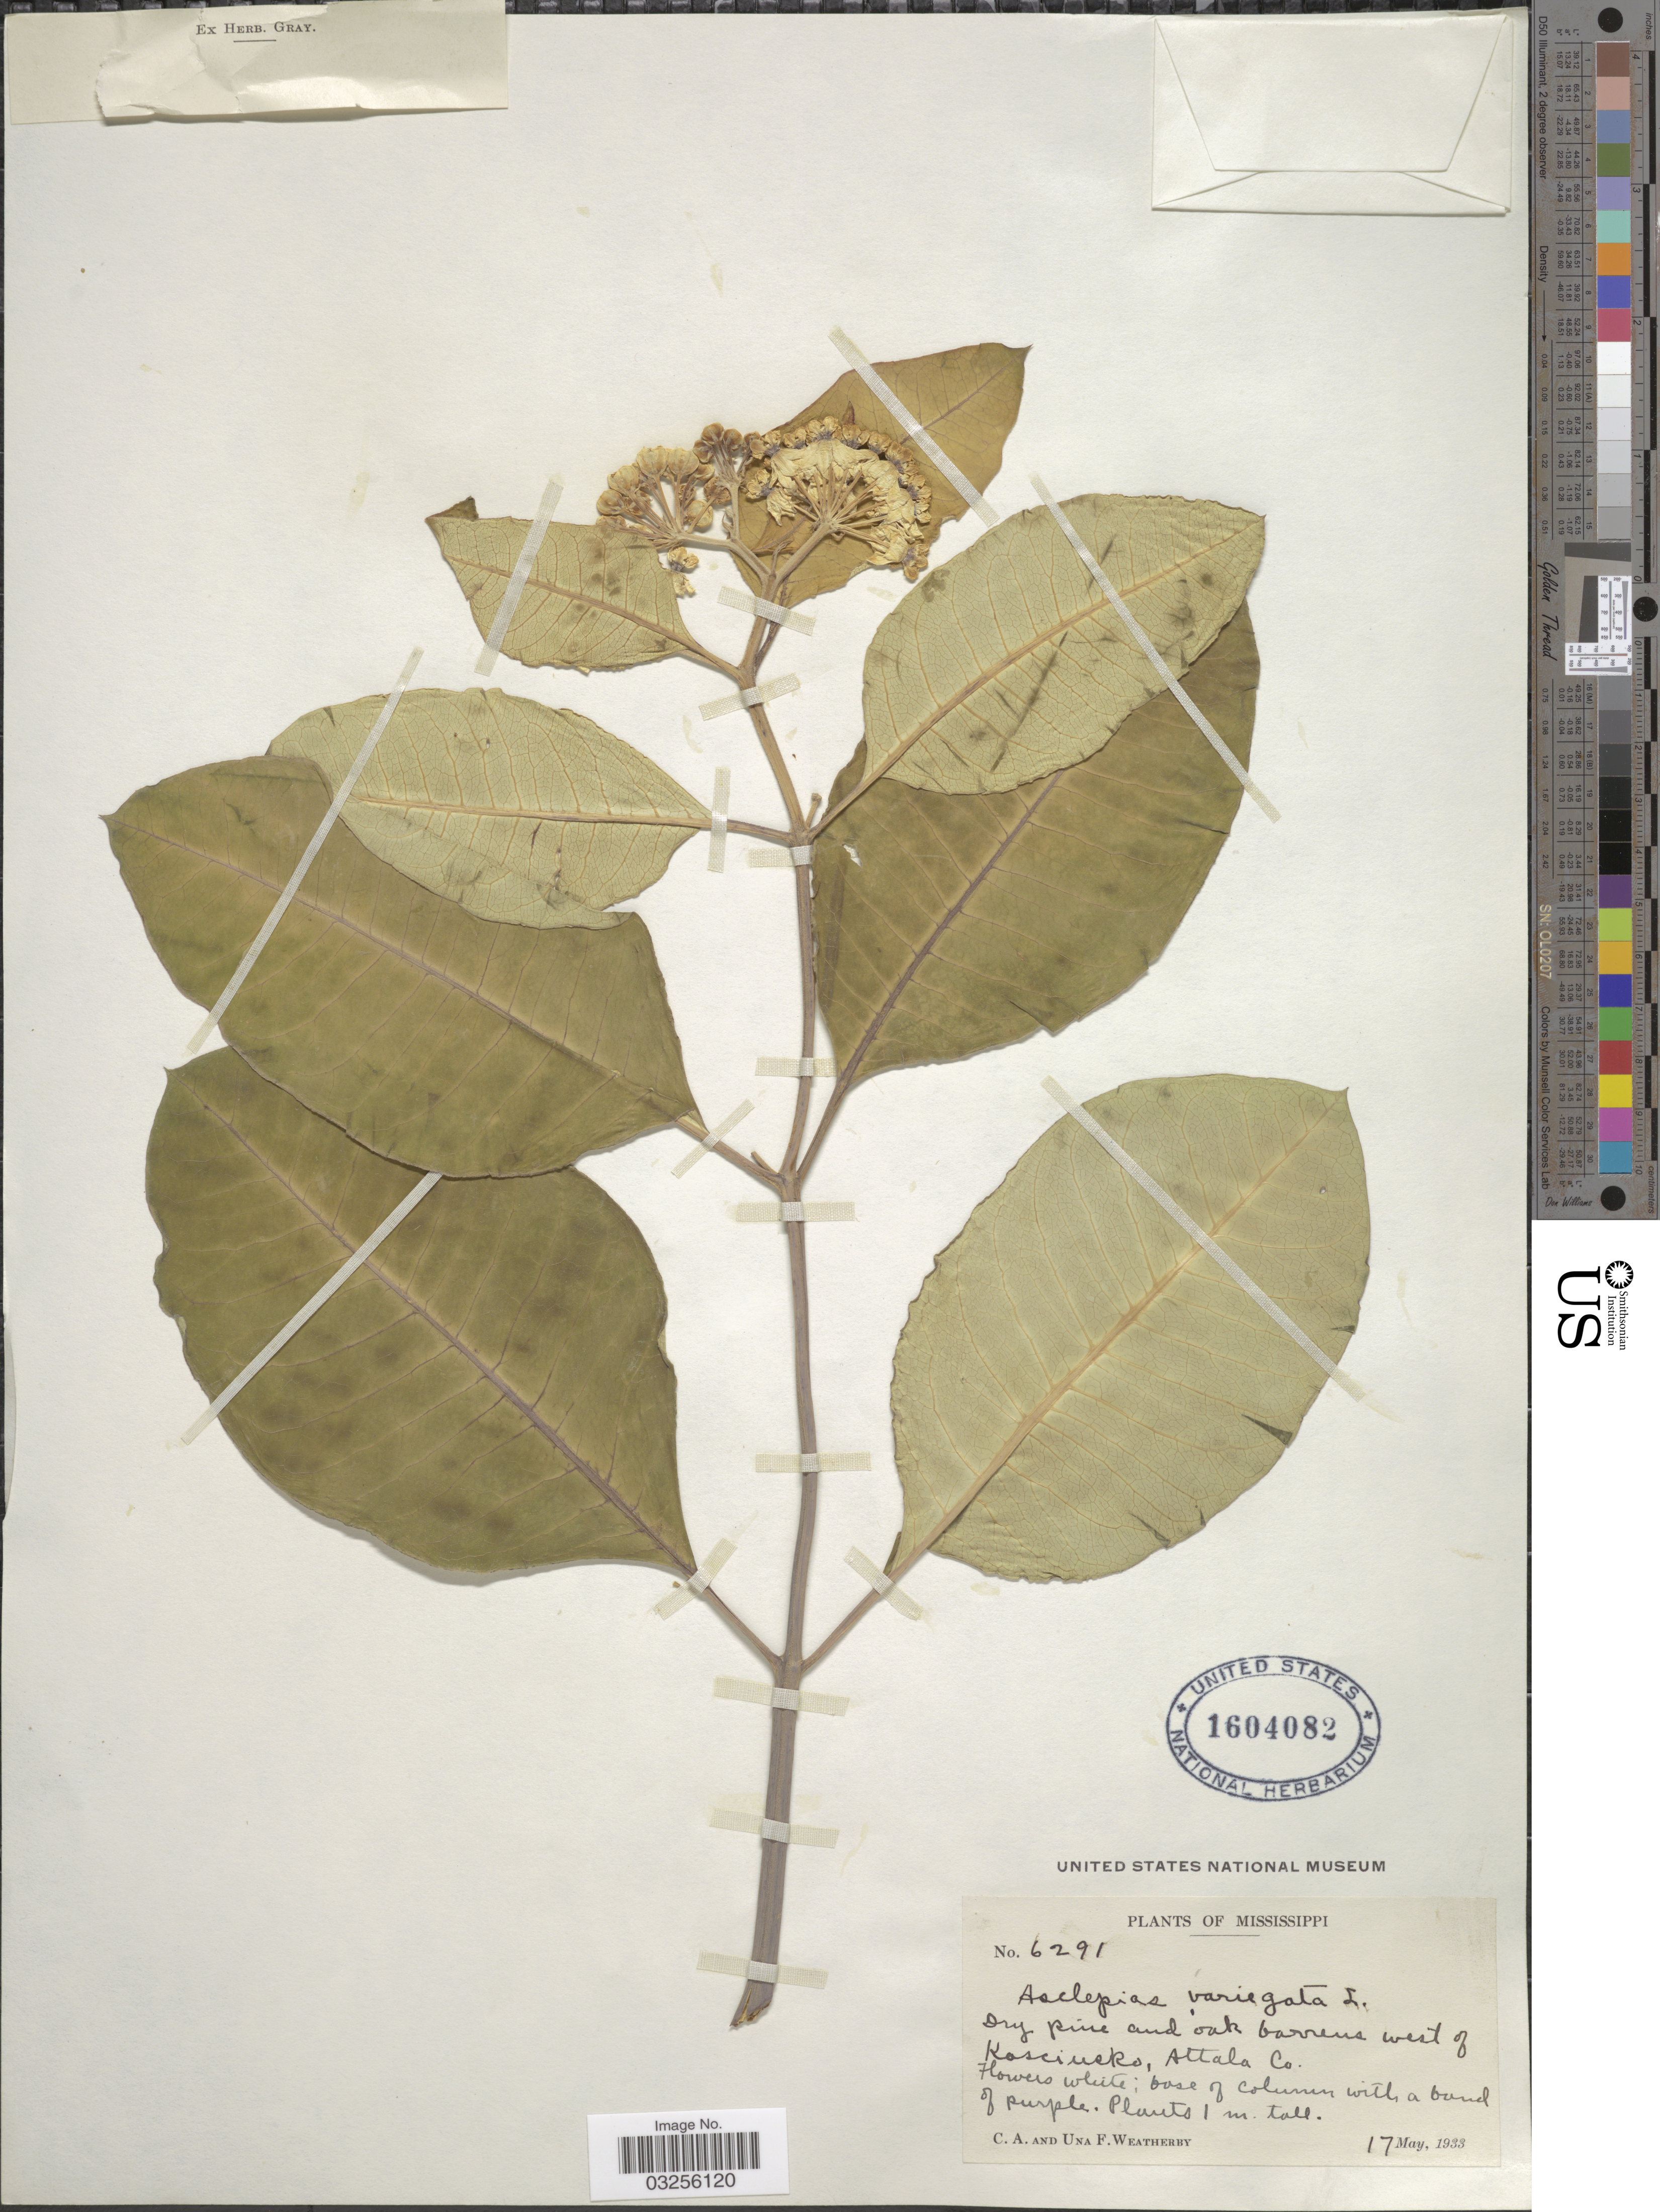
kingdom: Plantae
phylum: Tracheophyta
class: Magnoliopsida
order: Gentianales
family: Apocynaceae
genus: Asclepias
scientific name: Asclepias variegata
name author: L.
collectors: C. A. Weatherby & U. Weatherby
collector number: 6291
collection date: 1933-05-17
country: United States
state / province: Mississippi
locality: West of Kosciusko, Attala Co.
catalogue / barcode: US 1604082